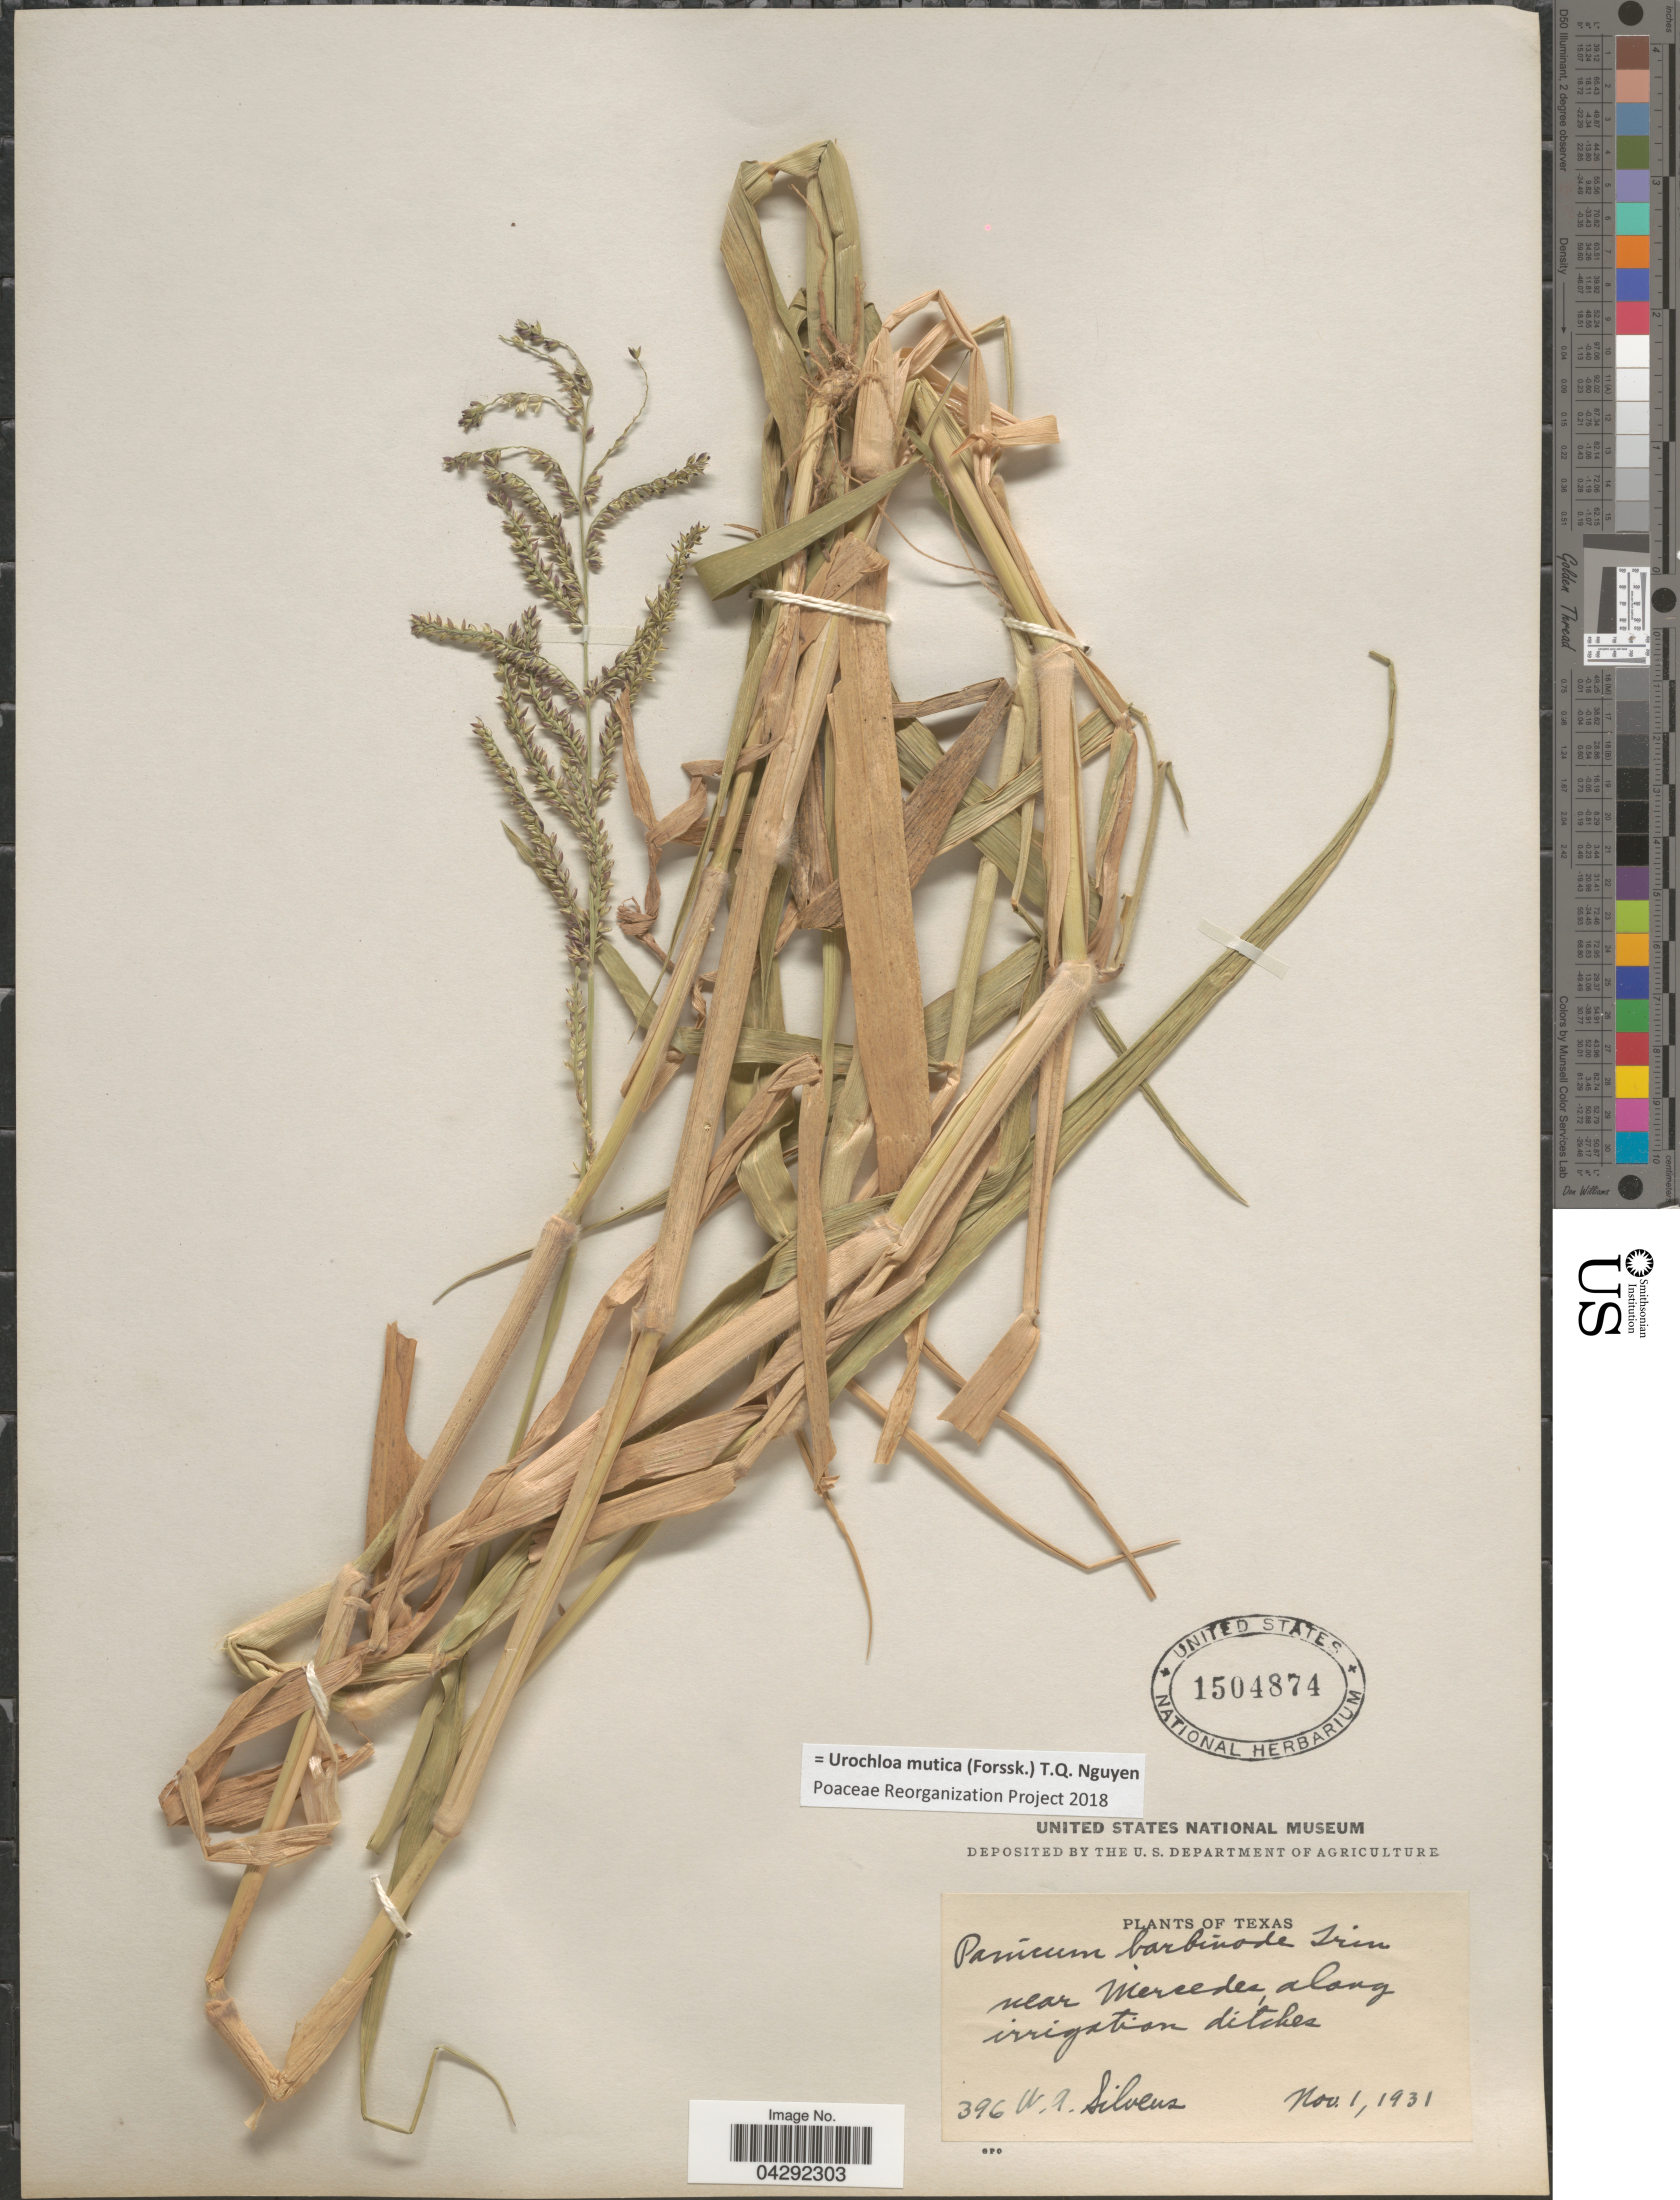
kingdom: Plantae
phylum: Tracheophyta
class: Liliopsida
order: Poales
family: Poaceae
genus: Urochloa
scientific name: Urochloa mutica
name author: (Forssk.) T.Q. Nguyen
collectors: W. Silveus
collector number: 396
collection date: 1931-11-01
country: United States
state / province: Texas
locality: Near Mercedes, along irrigation ditches.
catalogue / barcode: US 1504874